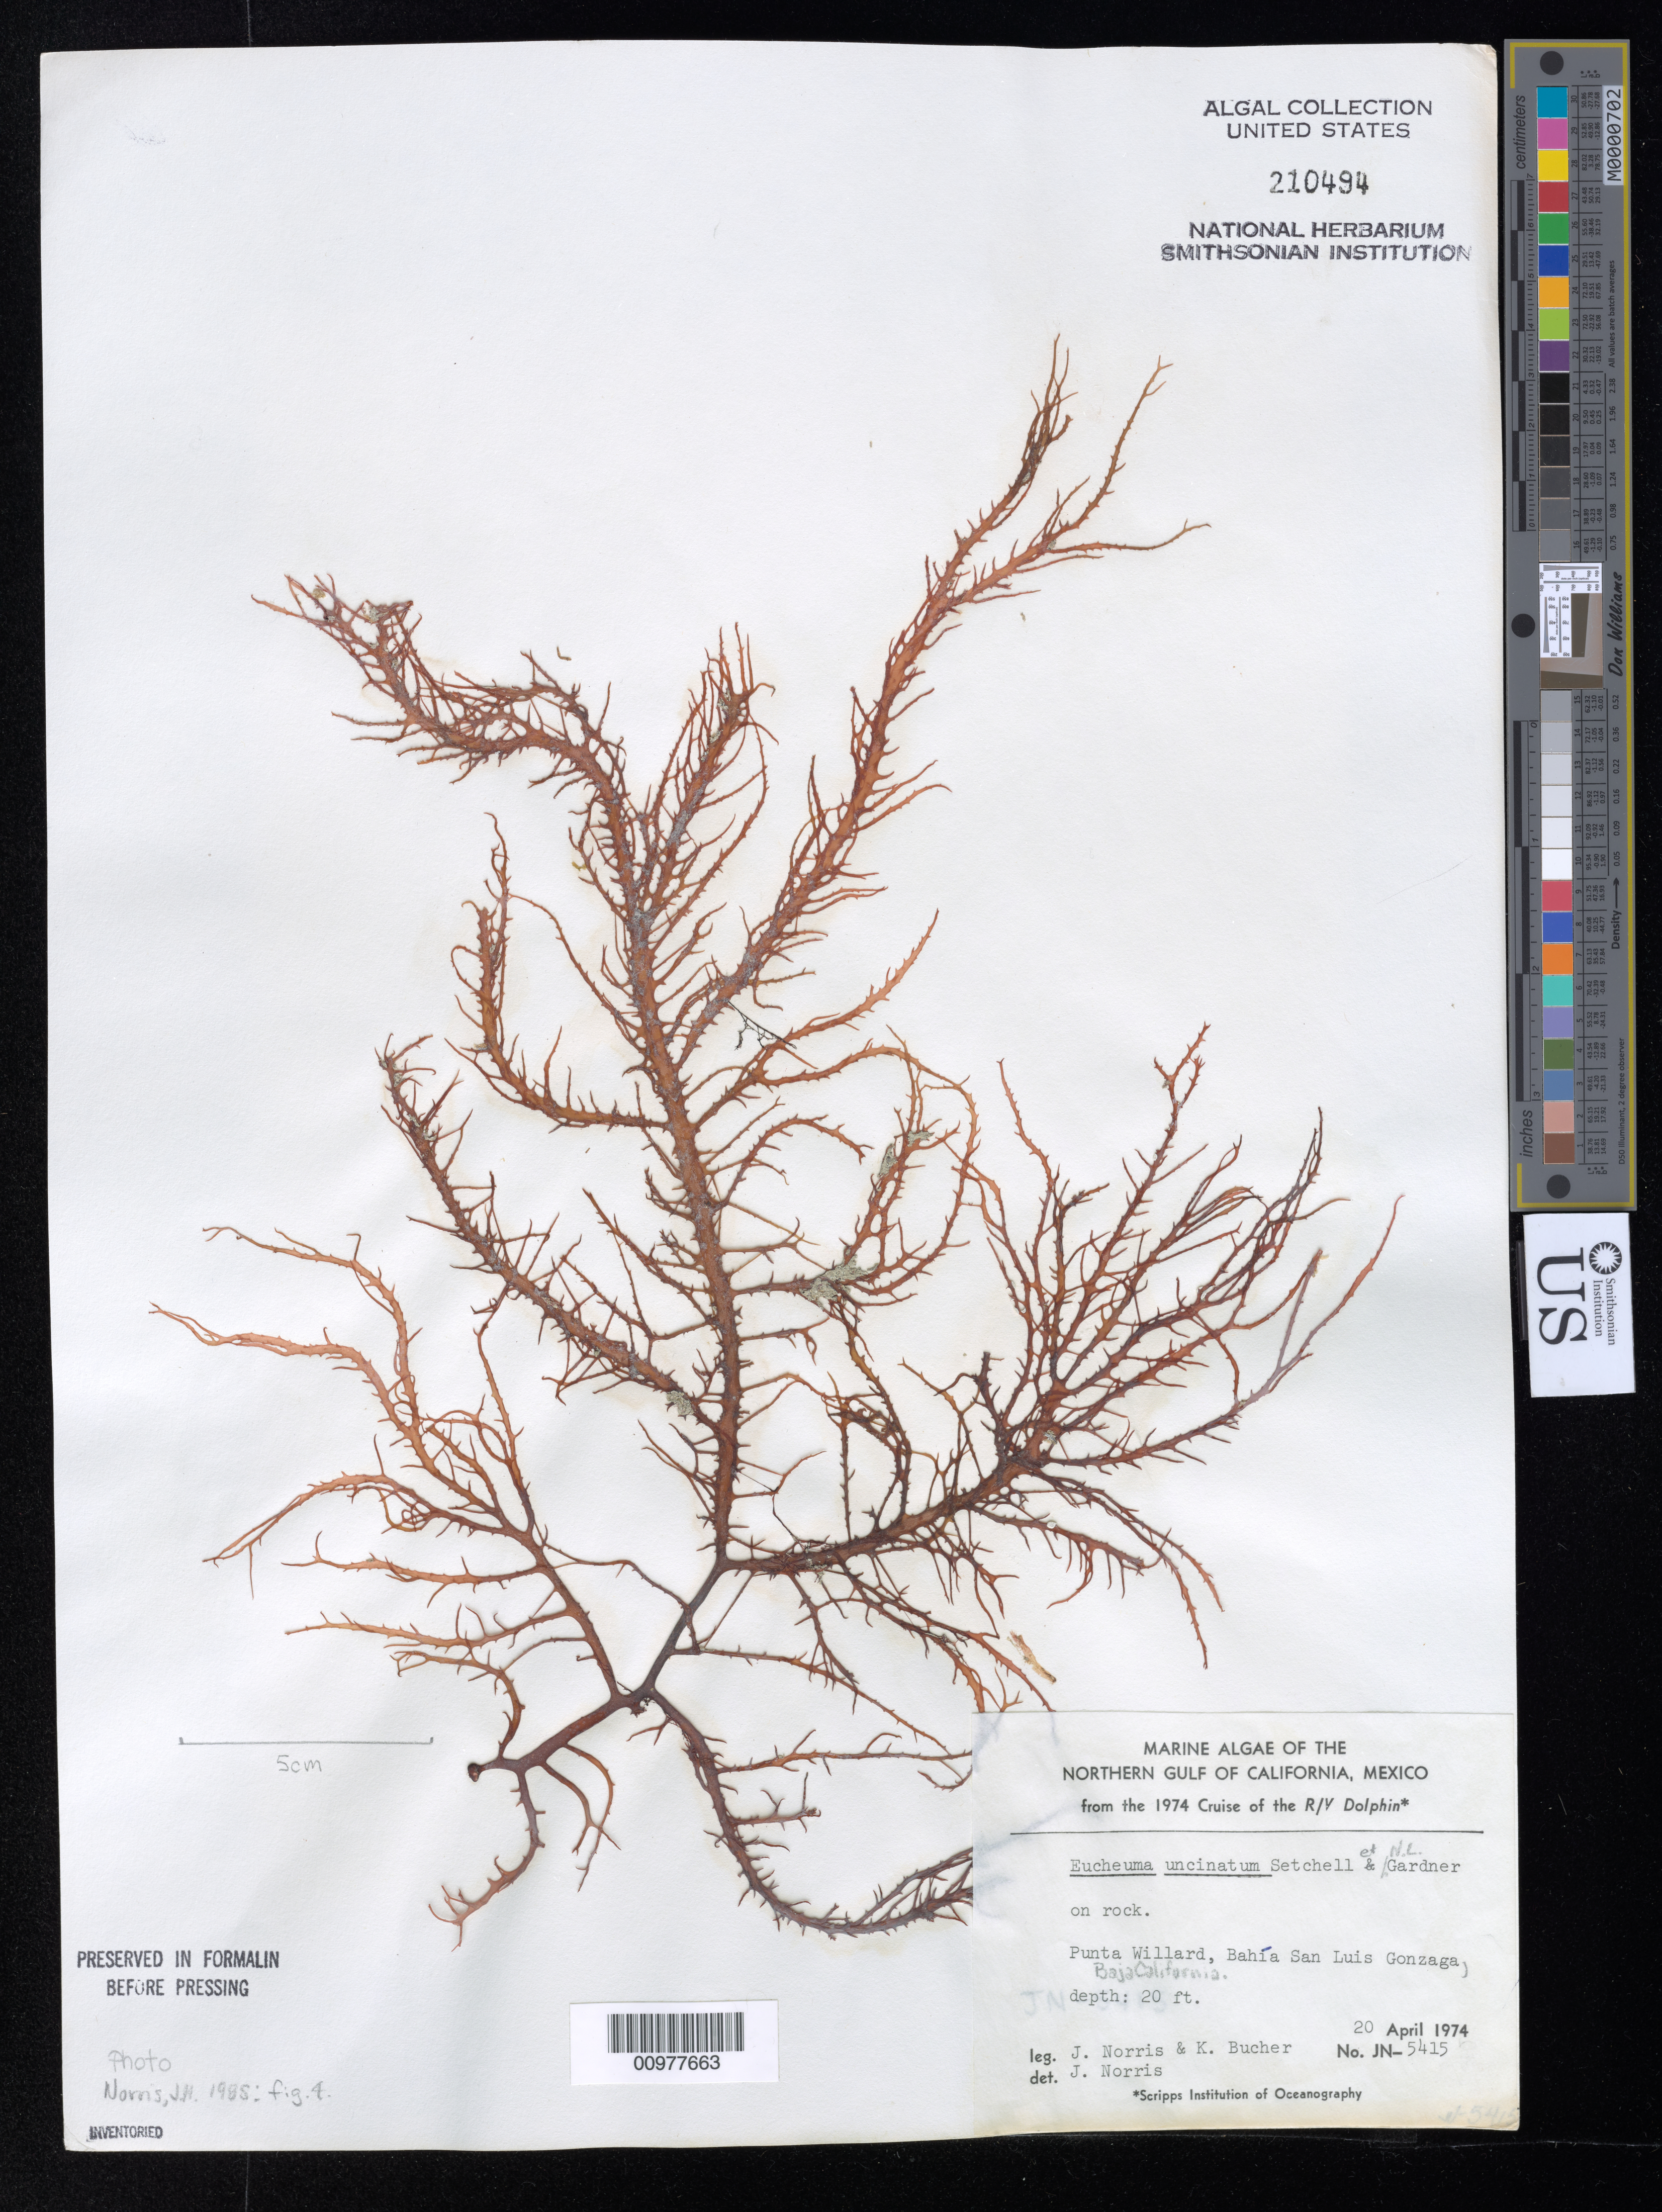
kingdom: Plantae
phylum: Rhodophyta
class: Florideophyceae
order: Gigartinales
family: Solieriaceae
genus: Tacanoosca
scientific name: Tacanoosca uncinata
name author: (Setchell & N.L. Gardner) J.N. Norris et al.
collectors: J. N. Norris & K. E. Bucher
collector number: JN-5415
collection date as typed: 20 Apr 1974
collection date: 1974-04-20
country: Mexico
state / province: Baja California Norte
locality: Punta Willard, Bahia San Luis Gonzaga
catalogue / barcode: US 210494